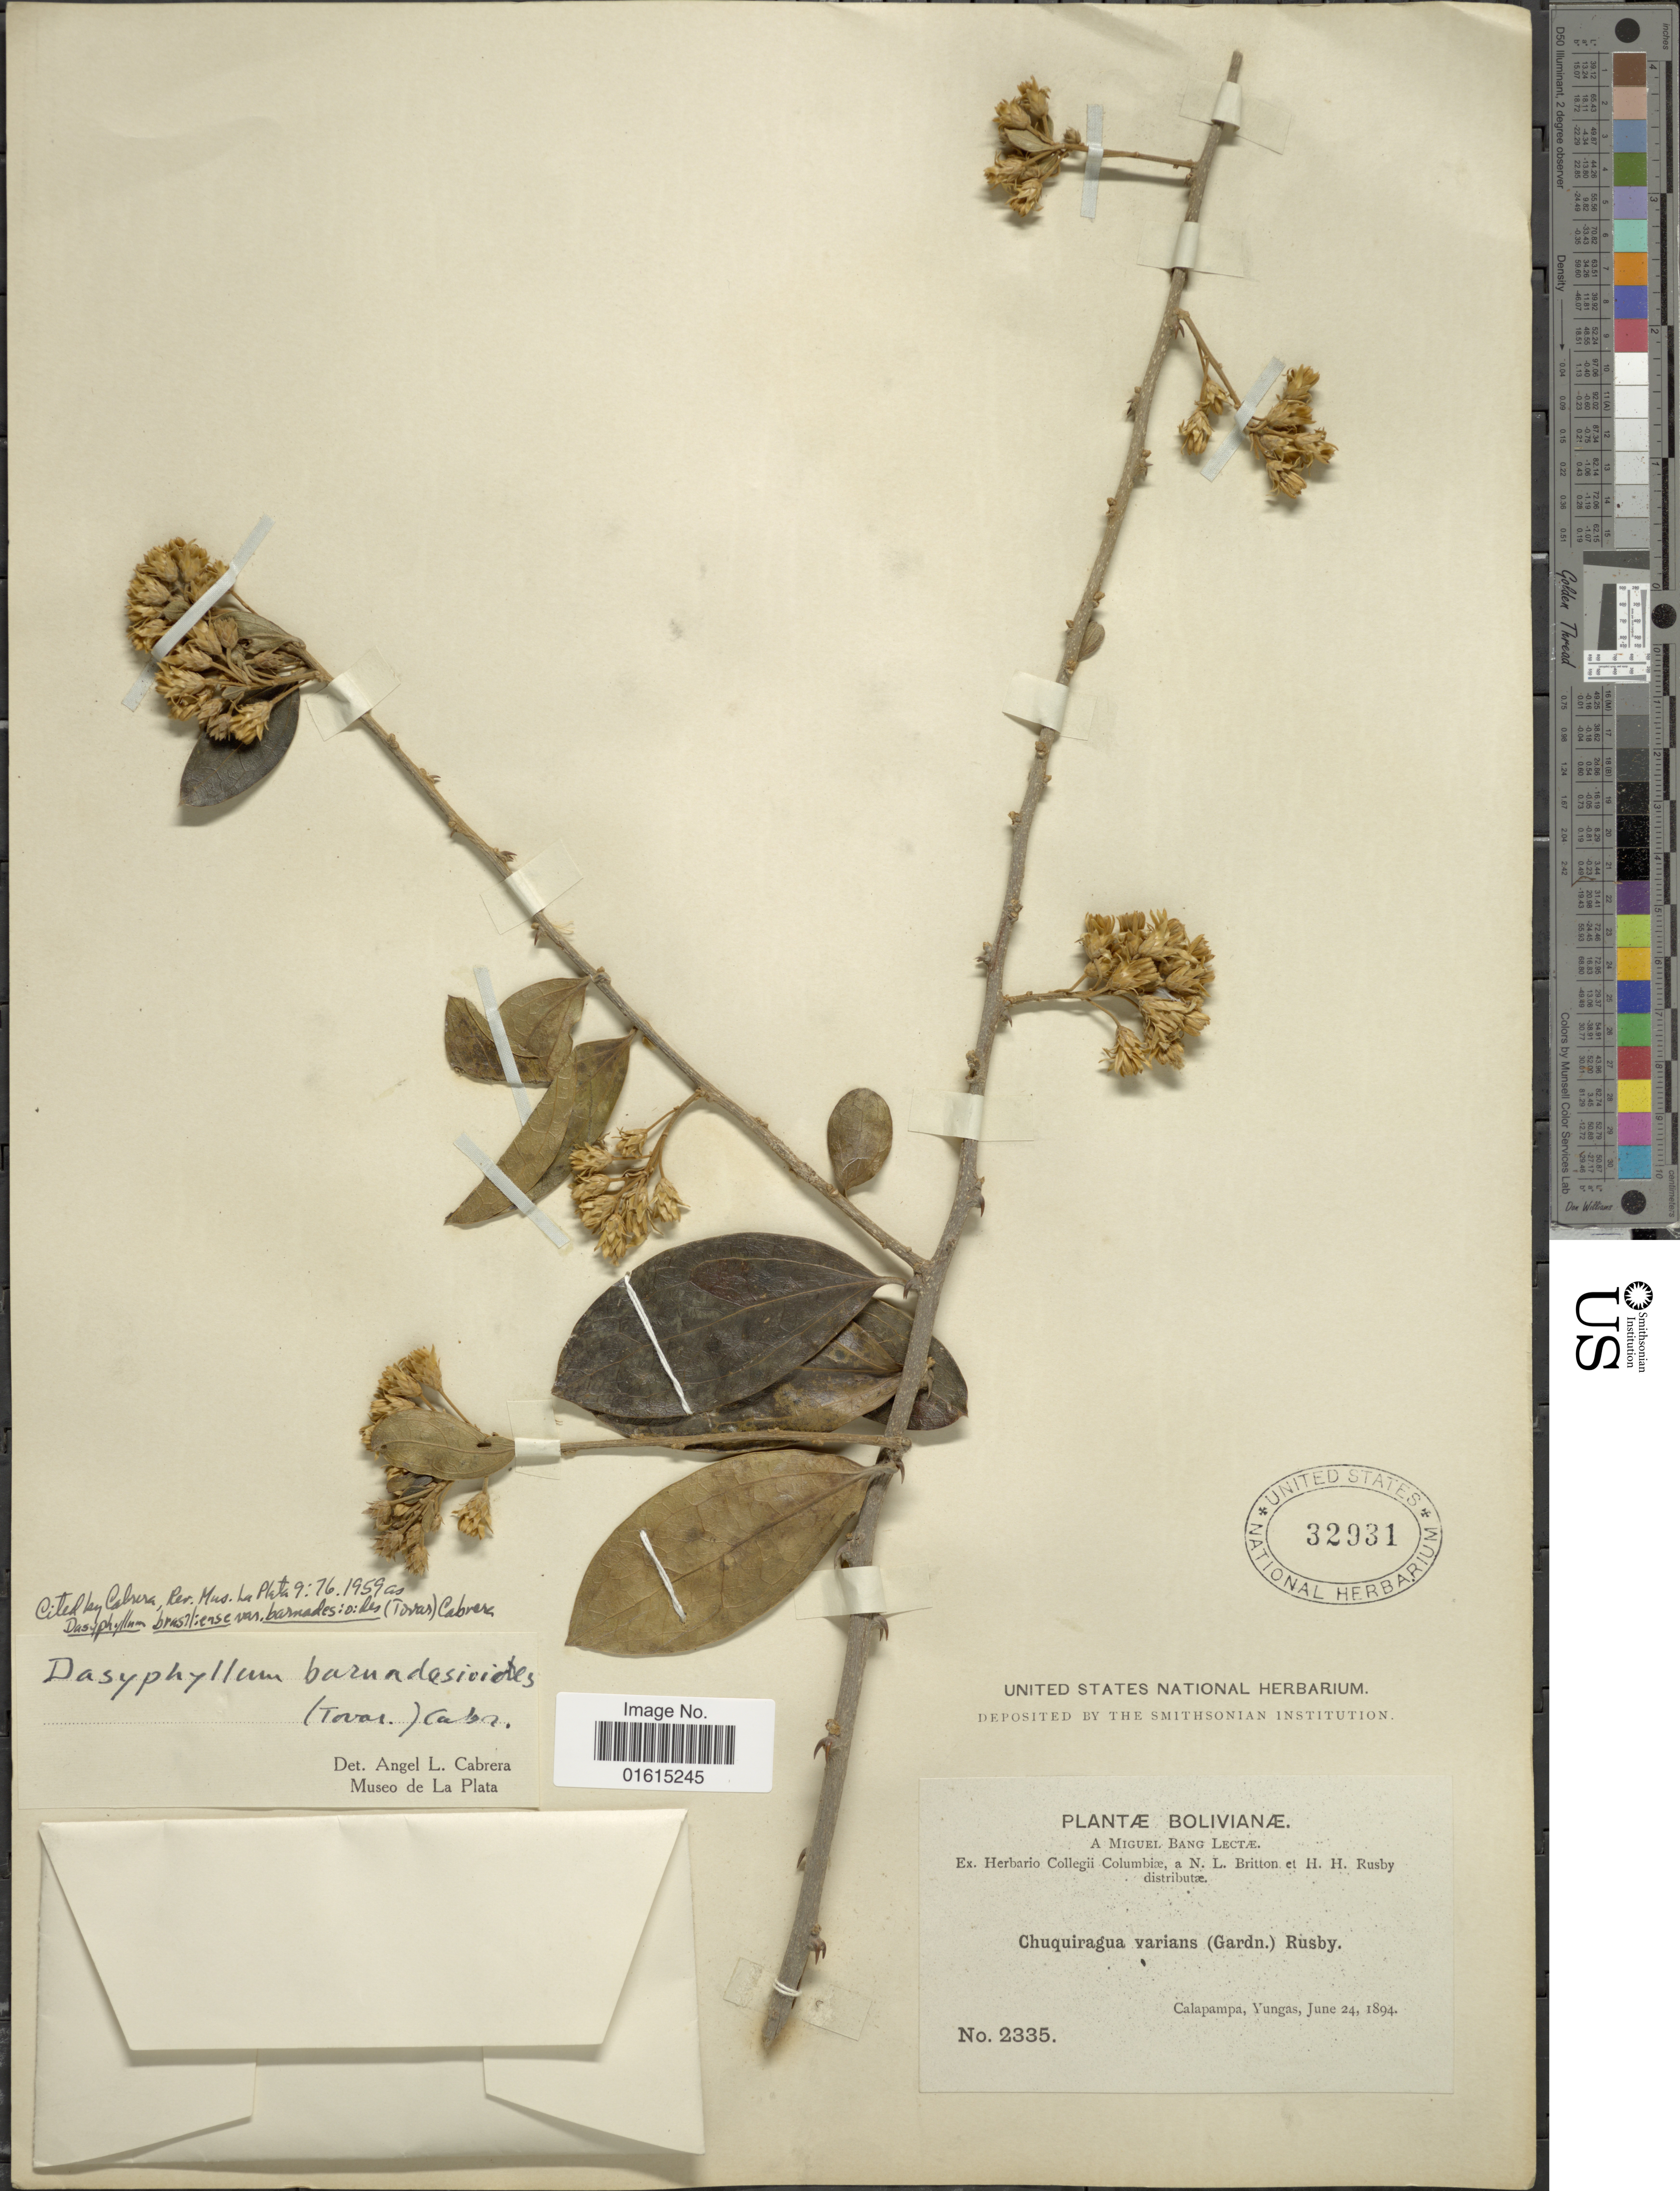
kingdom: Plantae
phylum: Tracheophyta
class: Magnoliopsida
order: Asterales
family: Asteraceae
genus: Dasyphyllum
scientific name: Dasyphyllum brasiliense var. barnadesioides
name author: (Tovar) Cabrera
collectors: M. Bang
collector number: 2335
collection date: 1894-06-24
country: Bolivia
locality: Bolivianae, Calapampa, Yungas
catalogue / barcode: US 32931